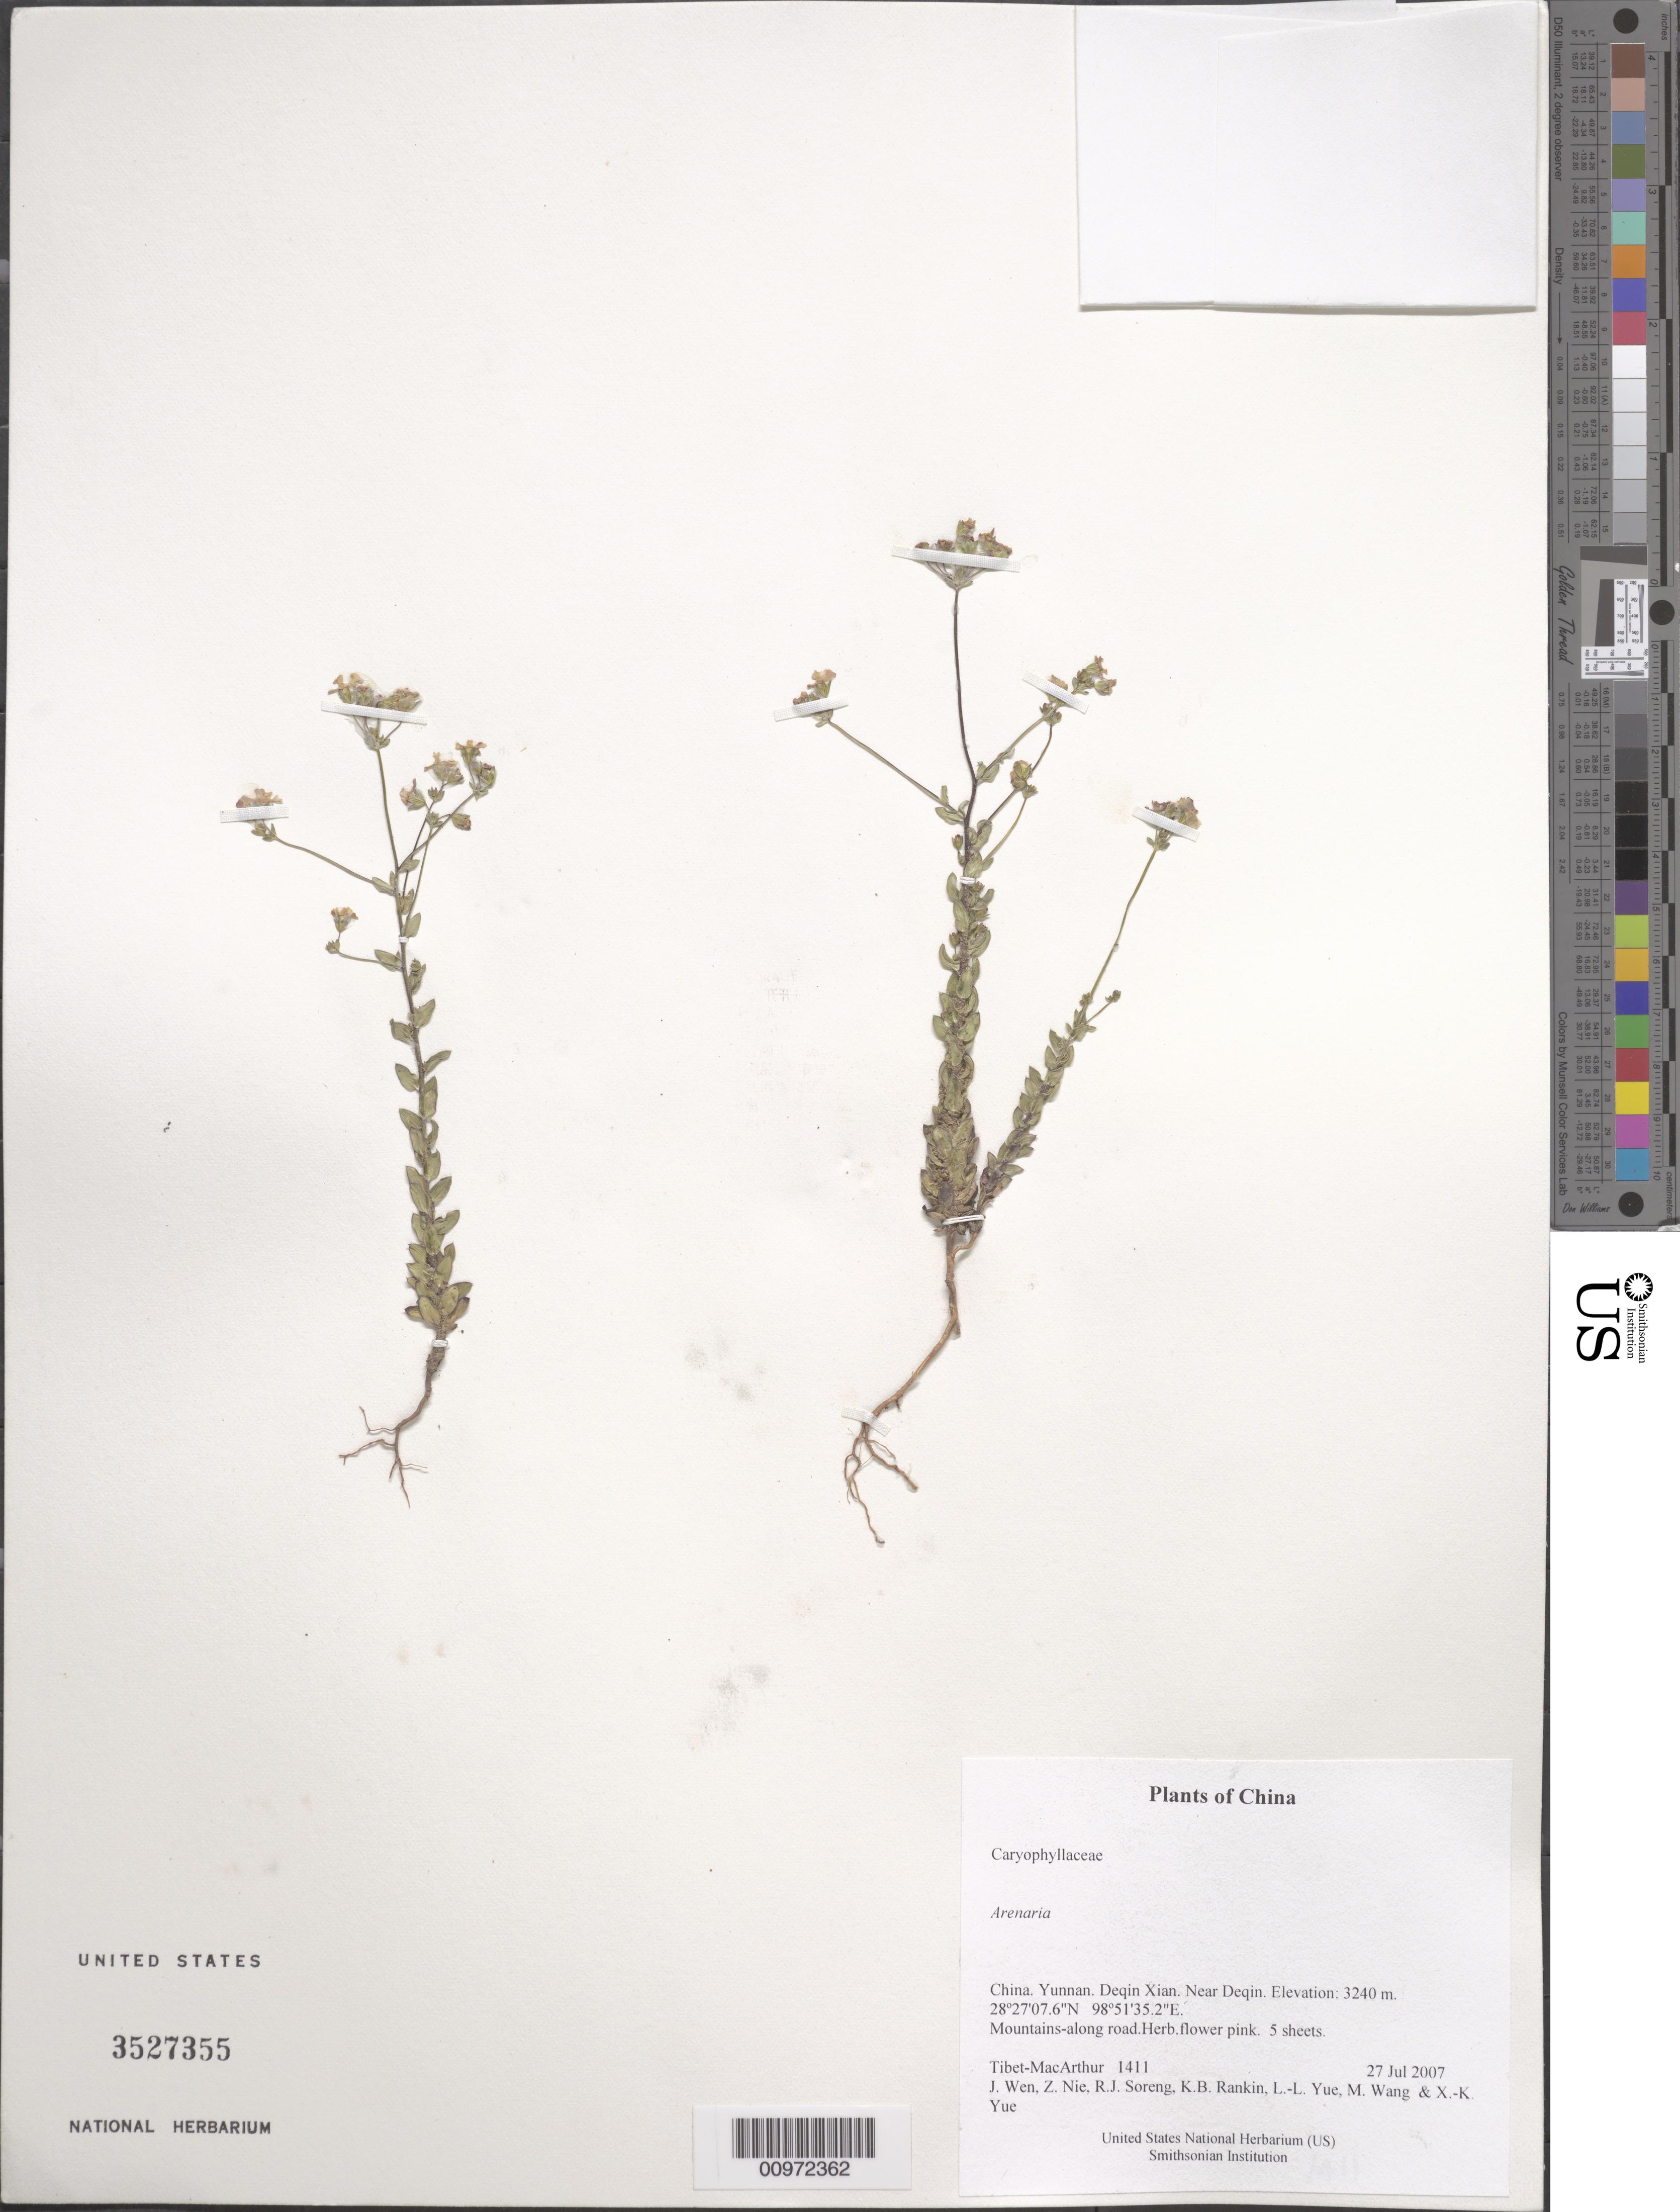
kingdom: Plantae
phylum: Tracheophyta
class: Magnoliopsida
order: Caryophyllales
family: Caryophyllaceae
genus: Arenaria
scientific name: Arenaria sp.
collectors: Tibet-MacArthur, J. Wen, Z. Nie, R. J. Soreng, K. Rankin, L. Yue, M. Wang & X. Yue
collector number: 1411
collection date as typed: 27 Jul 2007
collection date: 2007-07-27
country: China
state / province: Yunnan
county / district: Deqin Xian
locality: Near Deqin.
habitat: Mountains-along road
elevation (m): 3240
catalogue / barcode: US 3527355